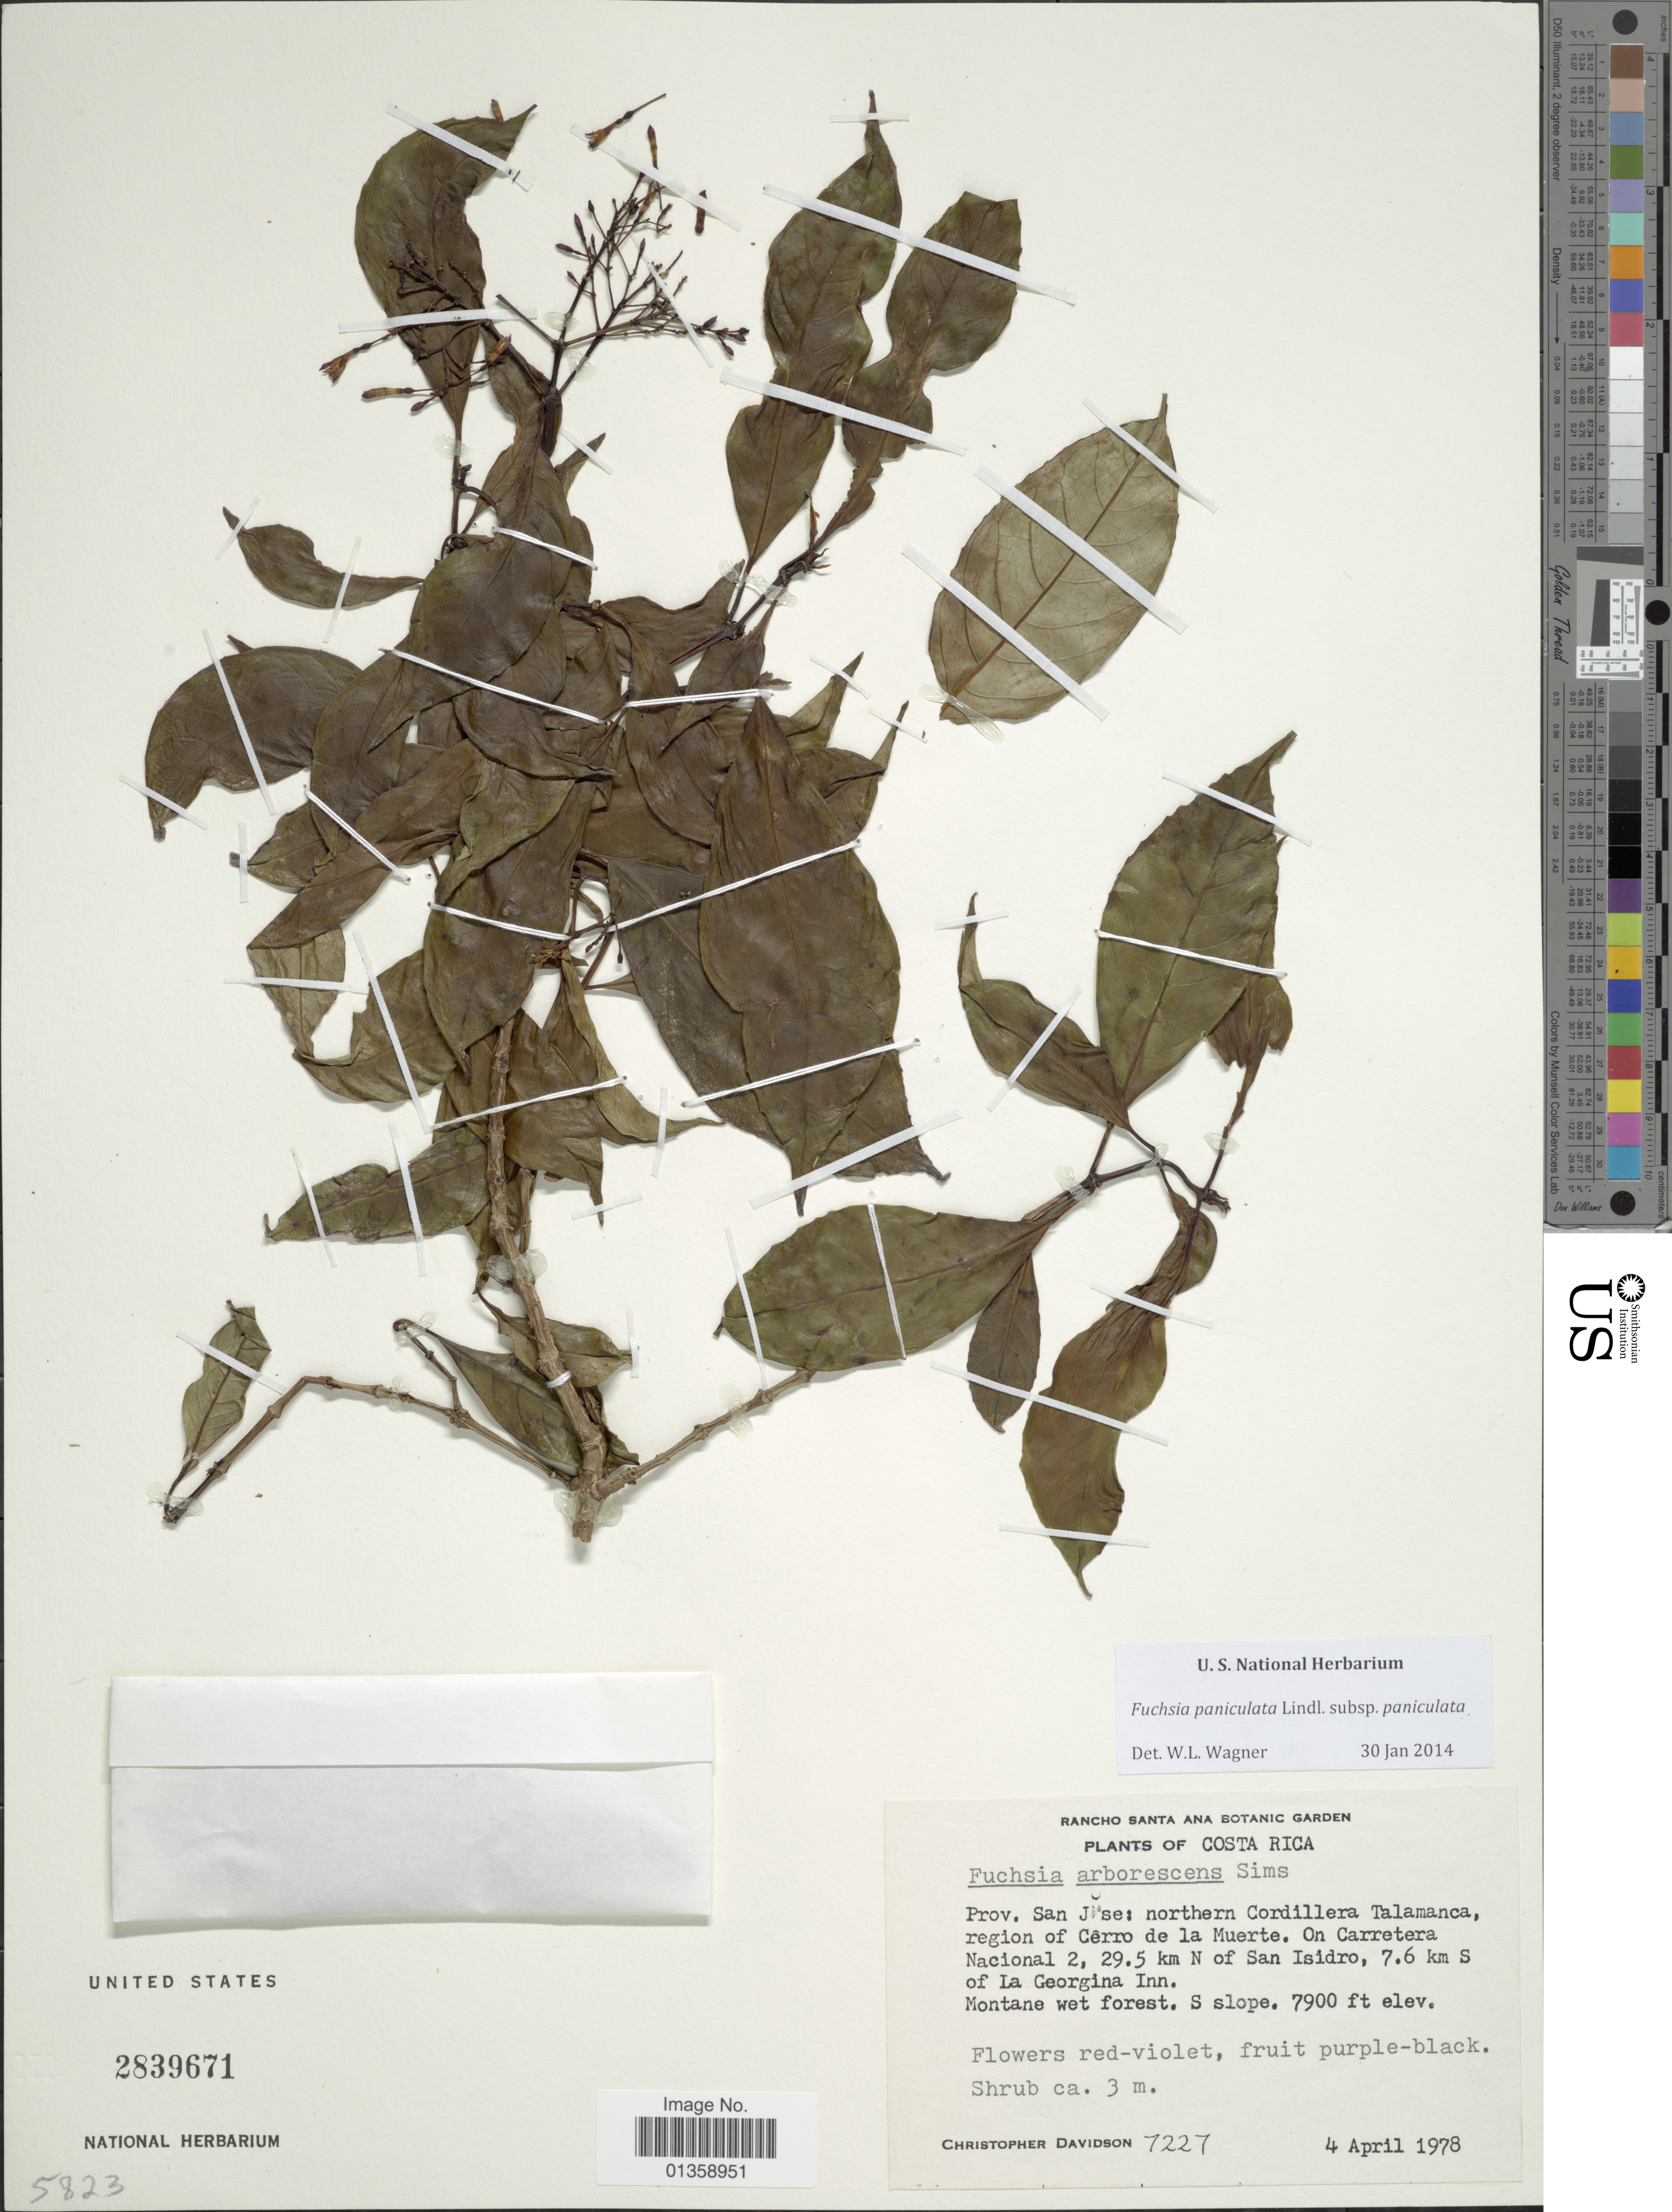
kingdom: Plantae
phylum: Tracheophyta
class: Magnoliopsida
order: Myrtales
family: Onagraceae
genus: Fuchsia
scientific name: Fuchsia paniculata subsp. paniculata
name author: Lindl.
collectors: C. Davidson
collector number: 7227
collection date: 1978-04-04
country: Costa Rica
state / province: San José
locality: Northern Cordillera Talamanca, region of Cerro de la Muerte. On Carretera Nacional 2, 29.5 km N of San Isidro, 7.6 km S of La Georgina Inn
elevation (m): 2408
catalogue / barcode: US 2839671